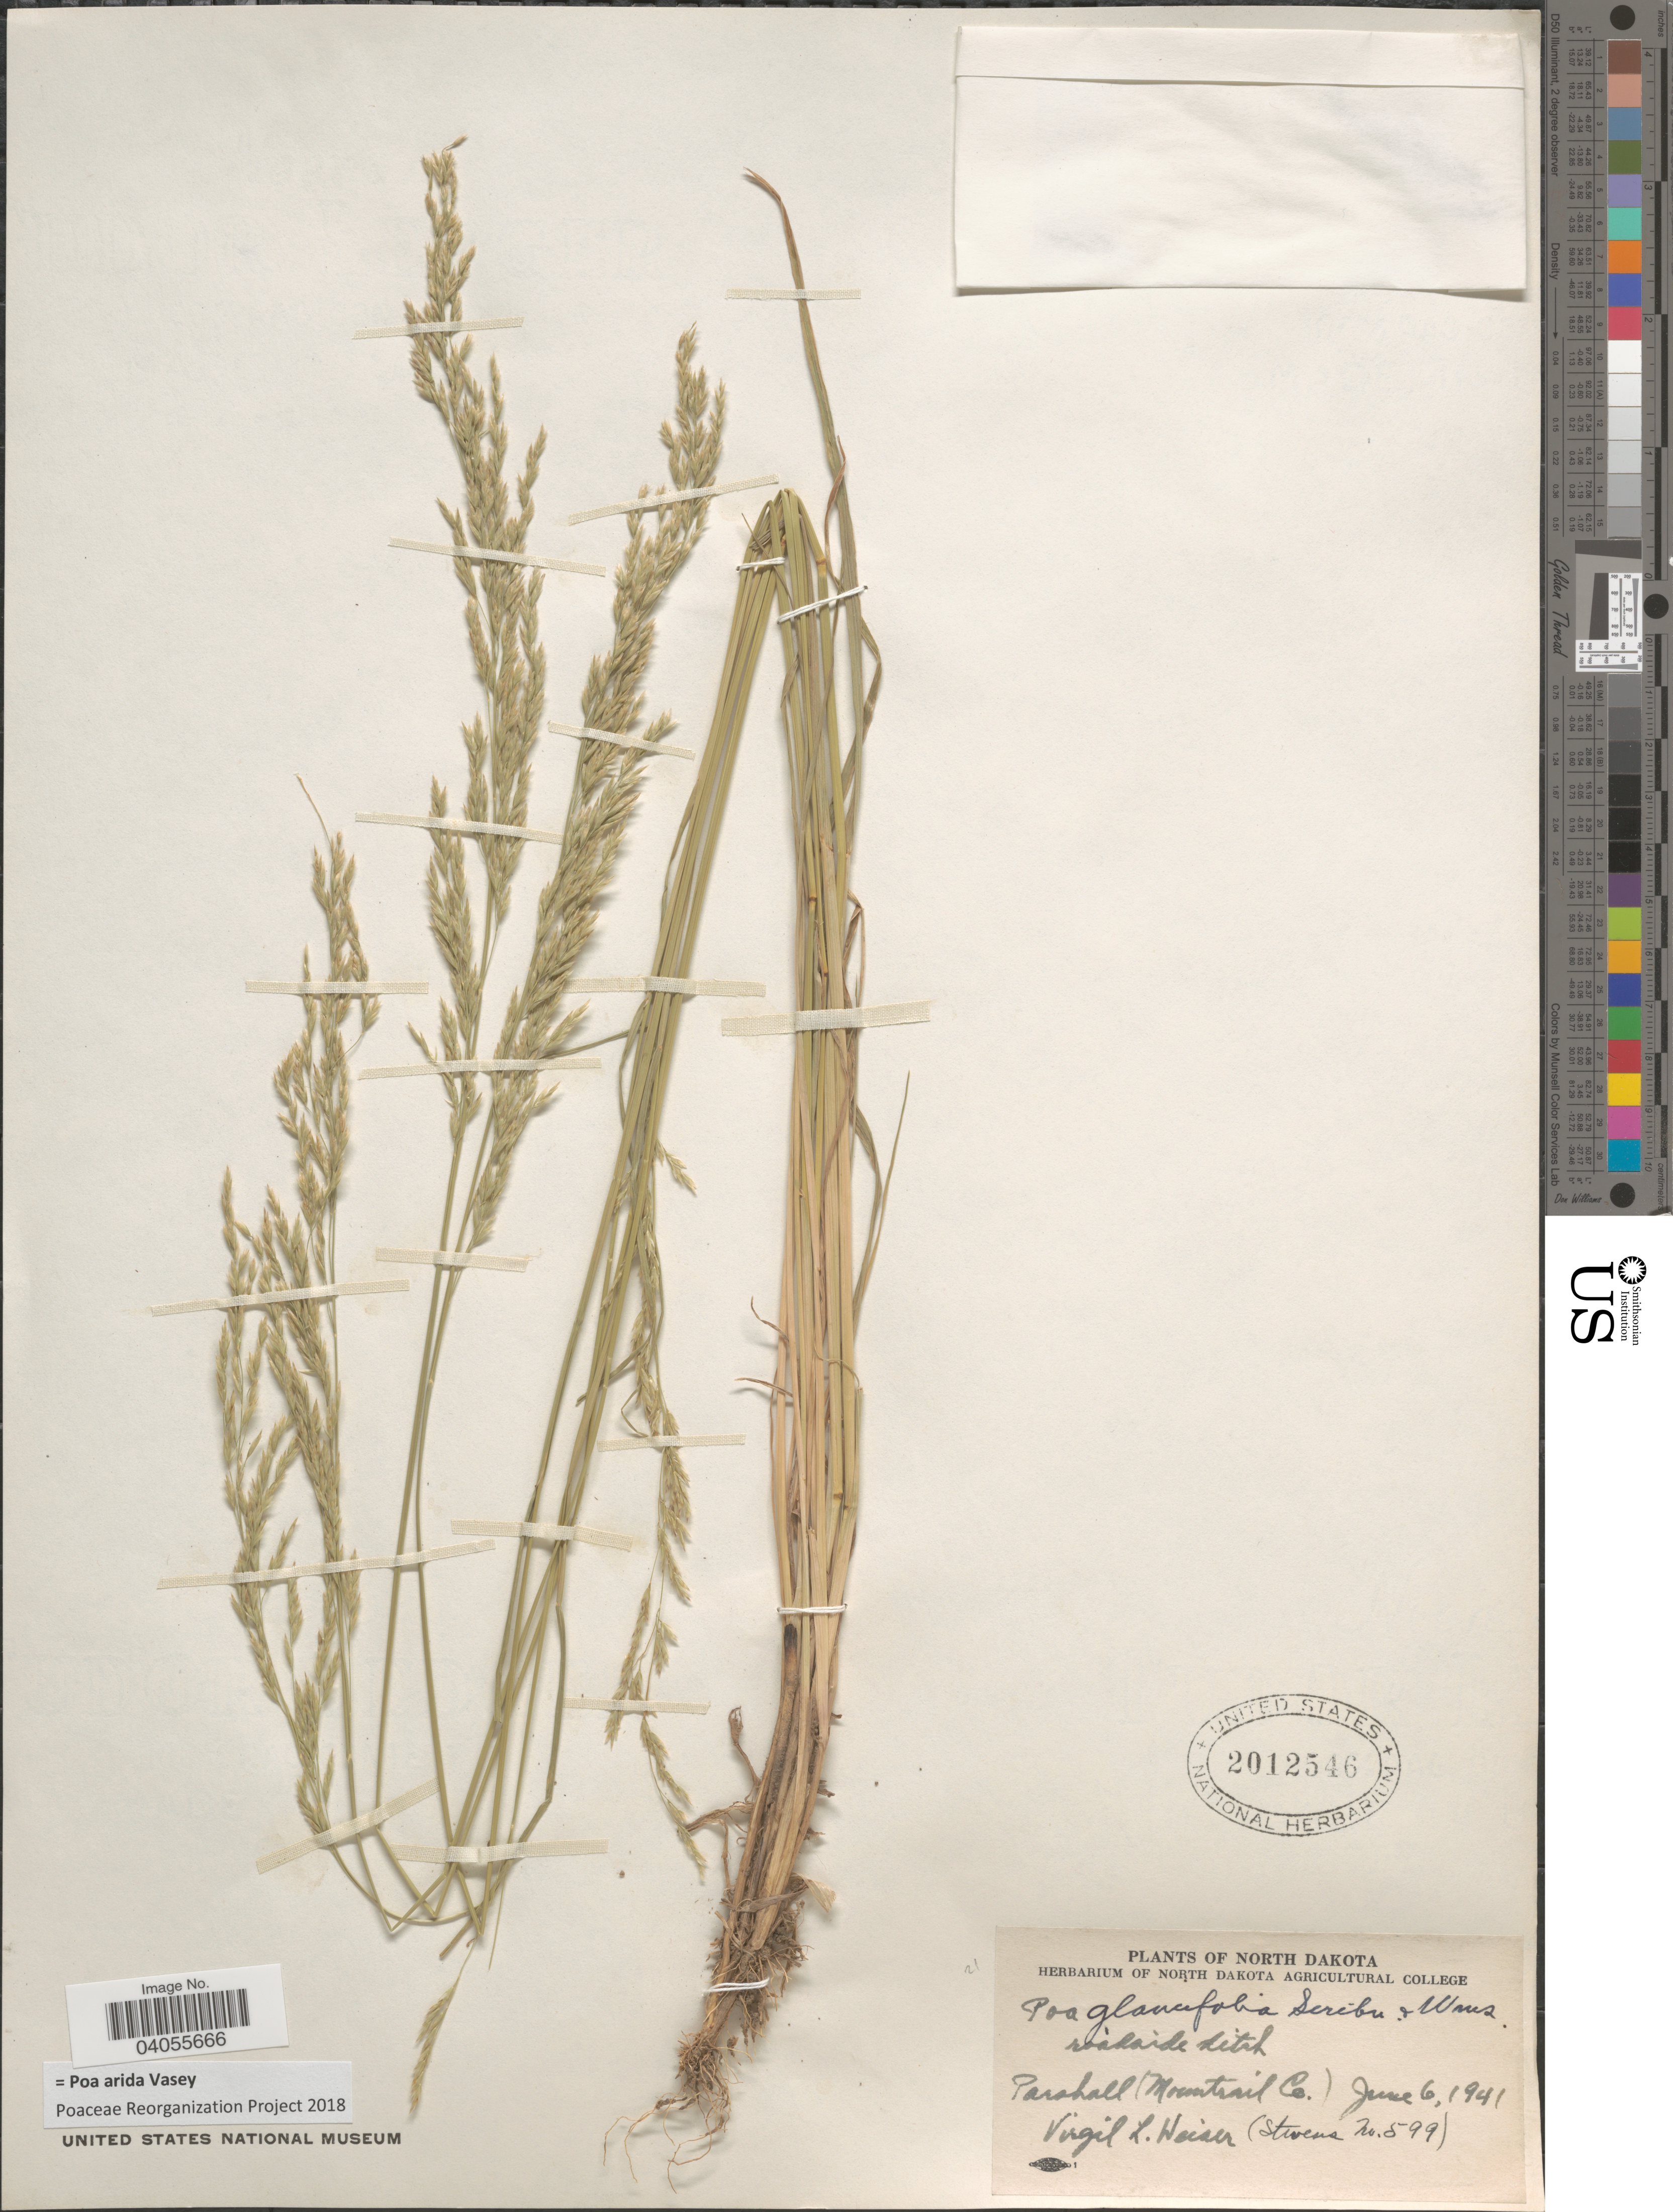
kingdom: Plantae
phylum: Tracheophyta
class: Liliopsida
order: Poales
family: Poaceae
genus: Poa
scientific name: Poa arida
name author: Vasey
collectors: V. Heiser & Stevens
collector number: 599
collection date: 1941-06-06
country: United States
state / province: North Dakota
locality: Parshall (Mountrail Co.)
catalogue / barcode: US 2012546